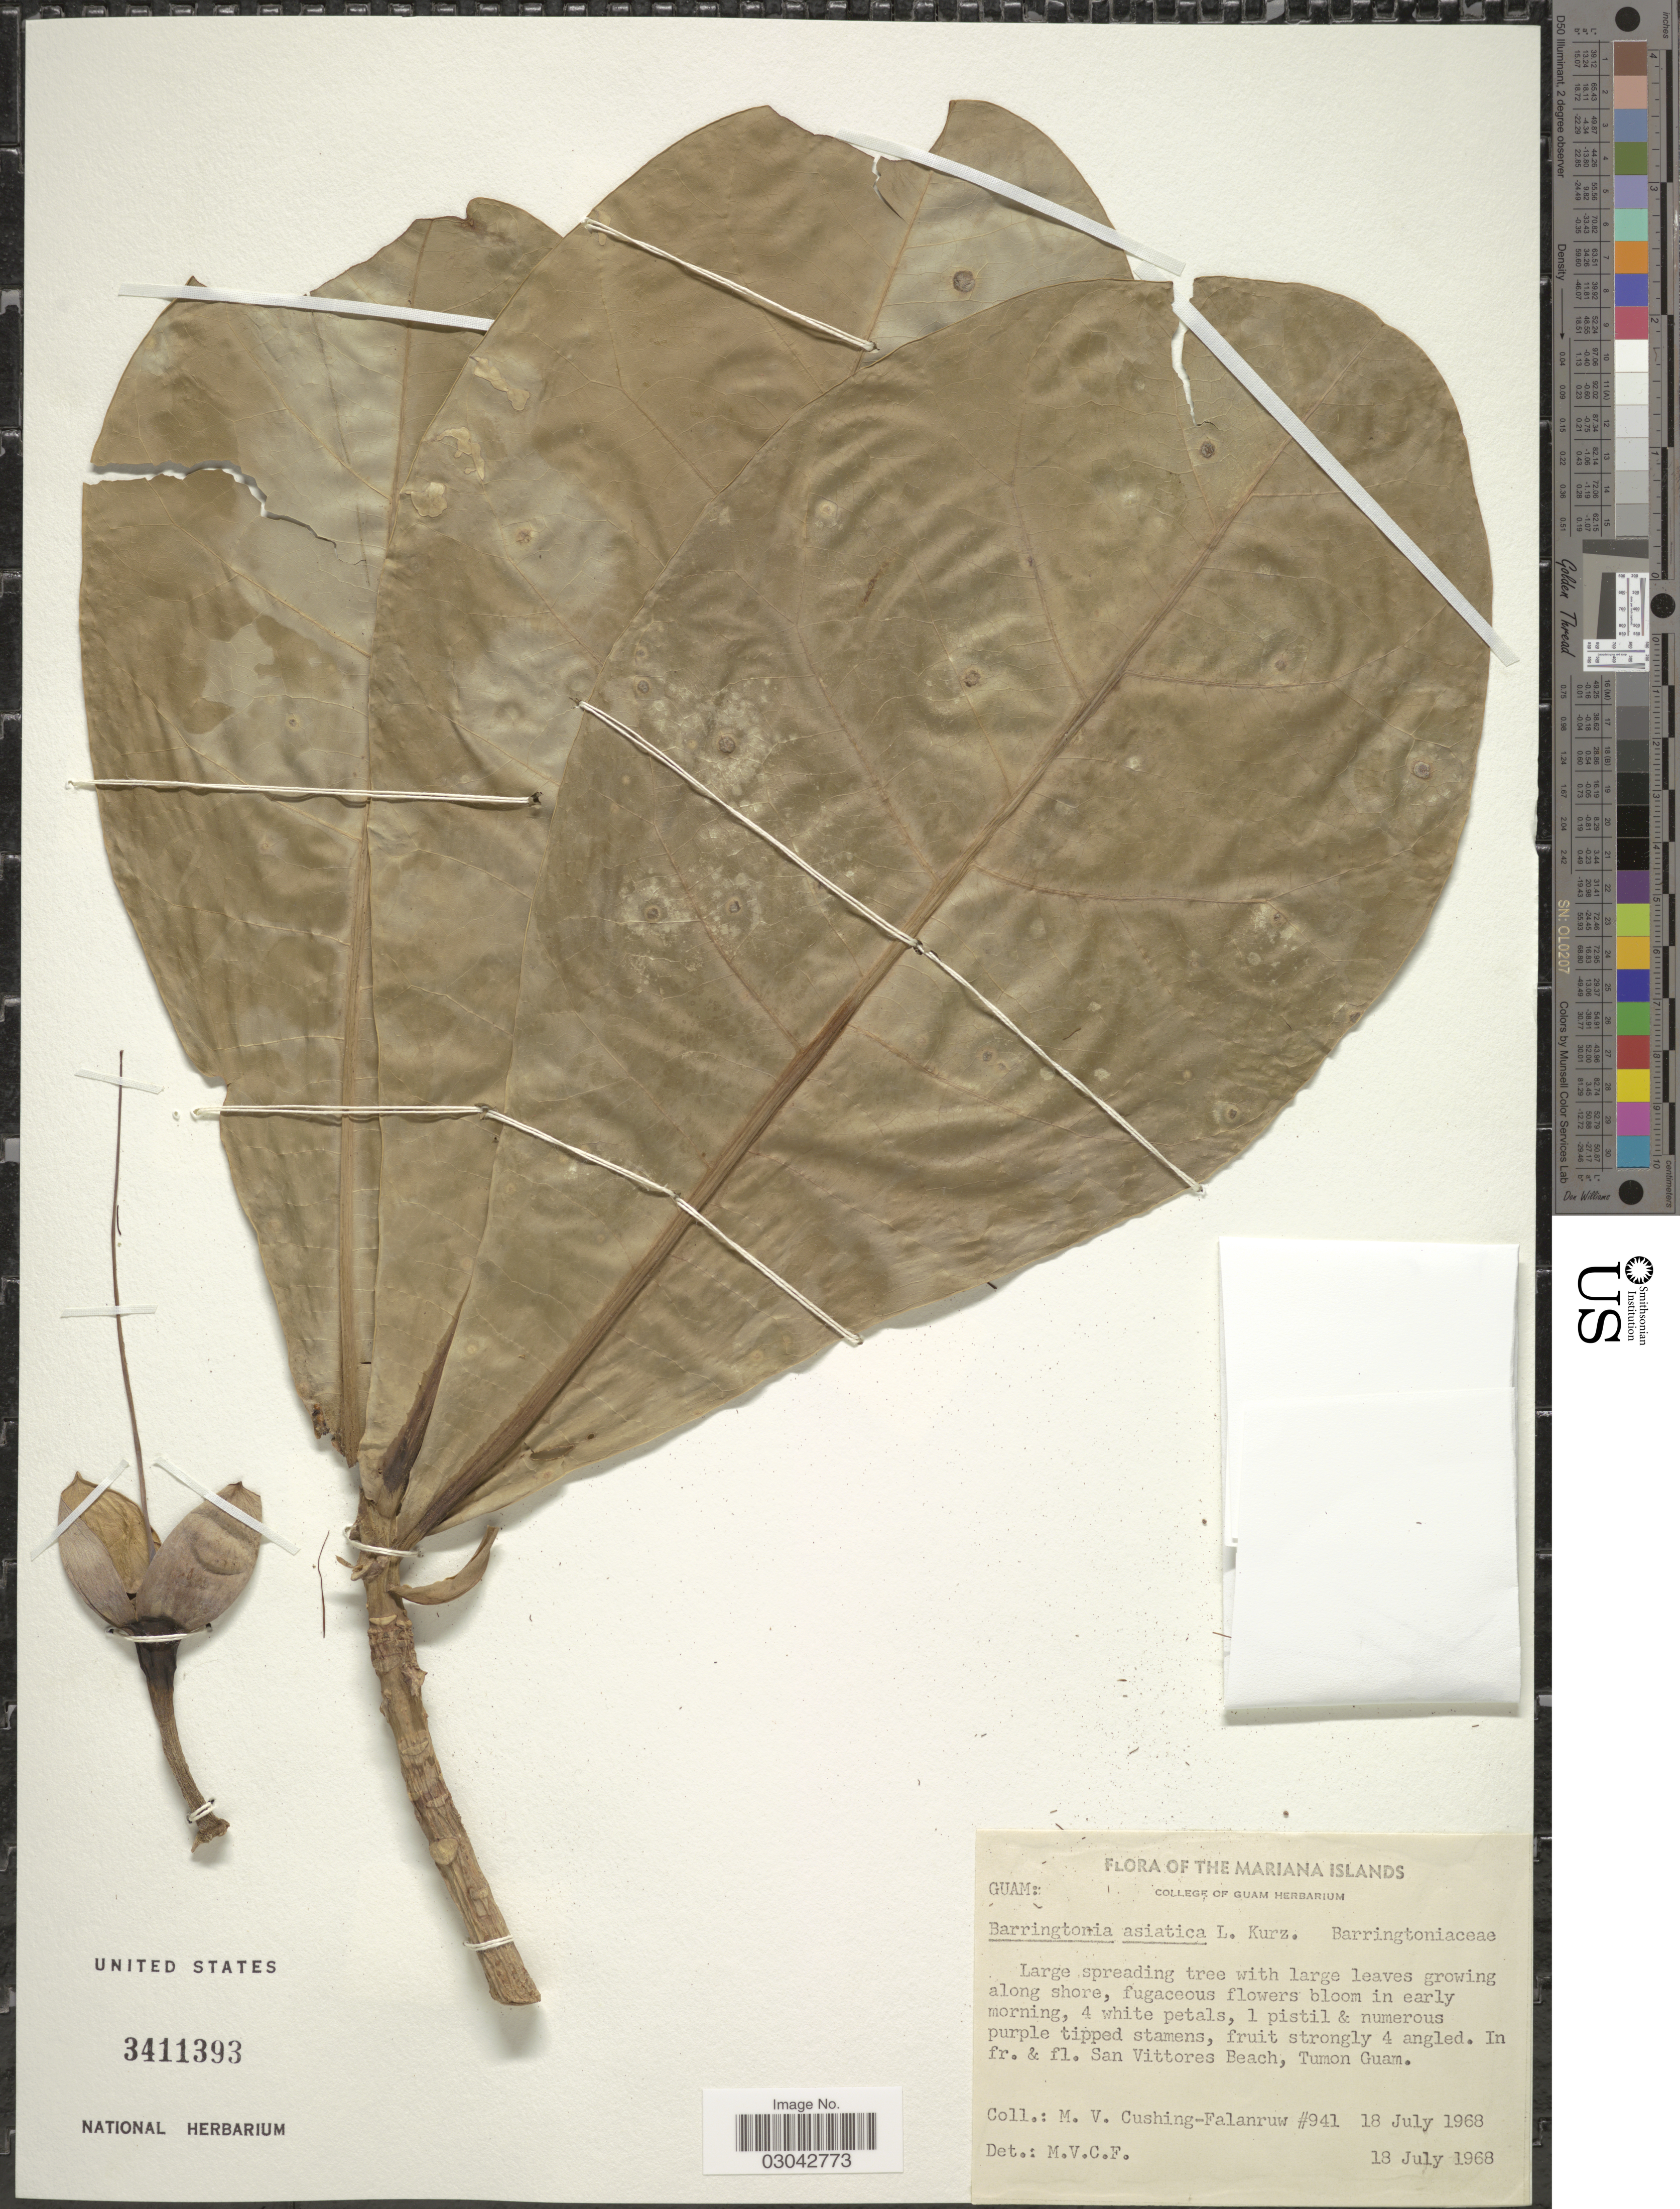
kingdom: Plantae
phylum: Tracheophyta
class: Magnoliopsida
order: Ericales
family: Lecythidaceae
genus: Barringtonia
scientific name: Barringtonia asiatica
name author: (L.) Kurz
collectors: M. V. Falanruw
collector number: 941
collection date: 1968-07-18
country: Guam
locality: Mariana Islands. San Vittores Beach, Tumon Guam.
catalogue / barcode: US 3411393